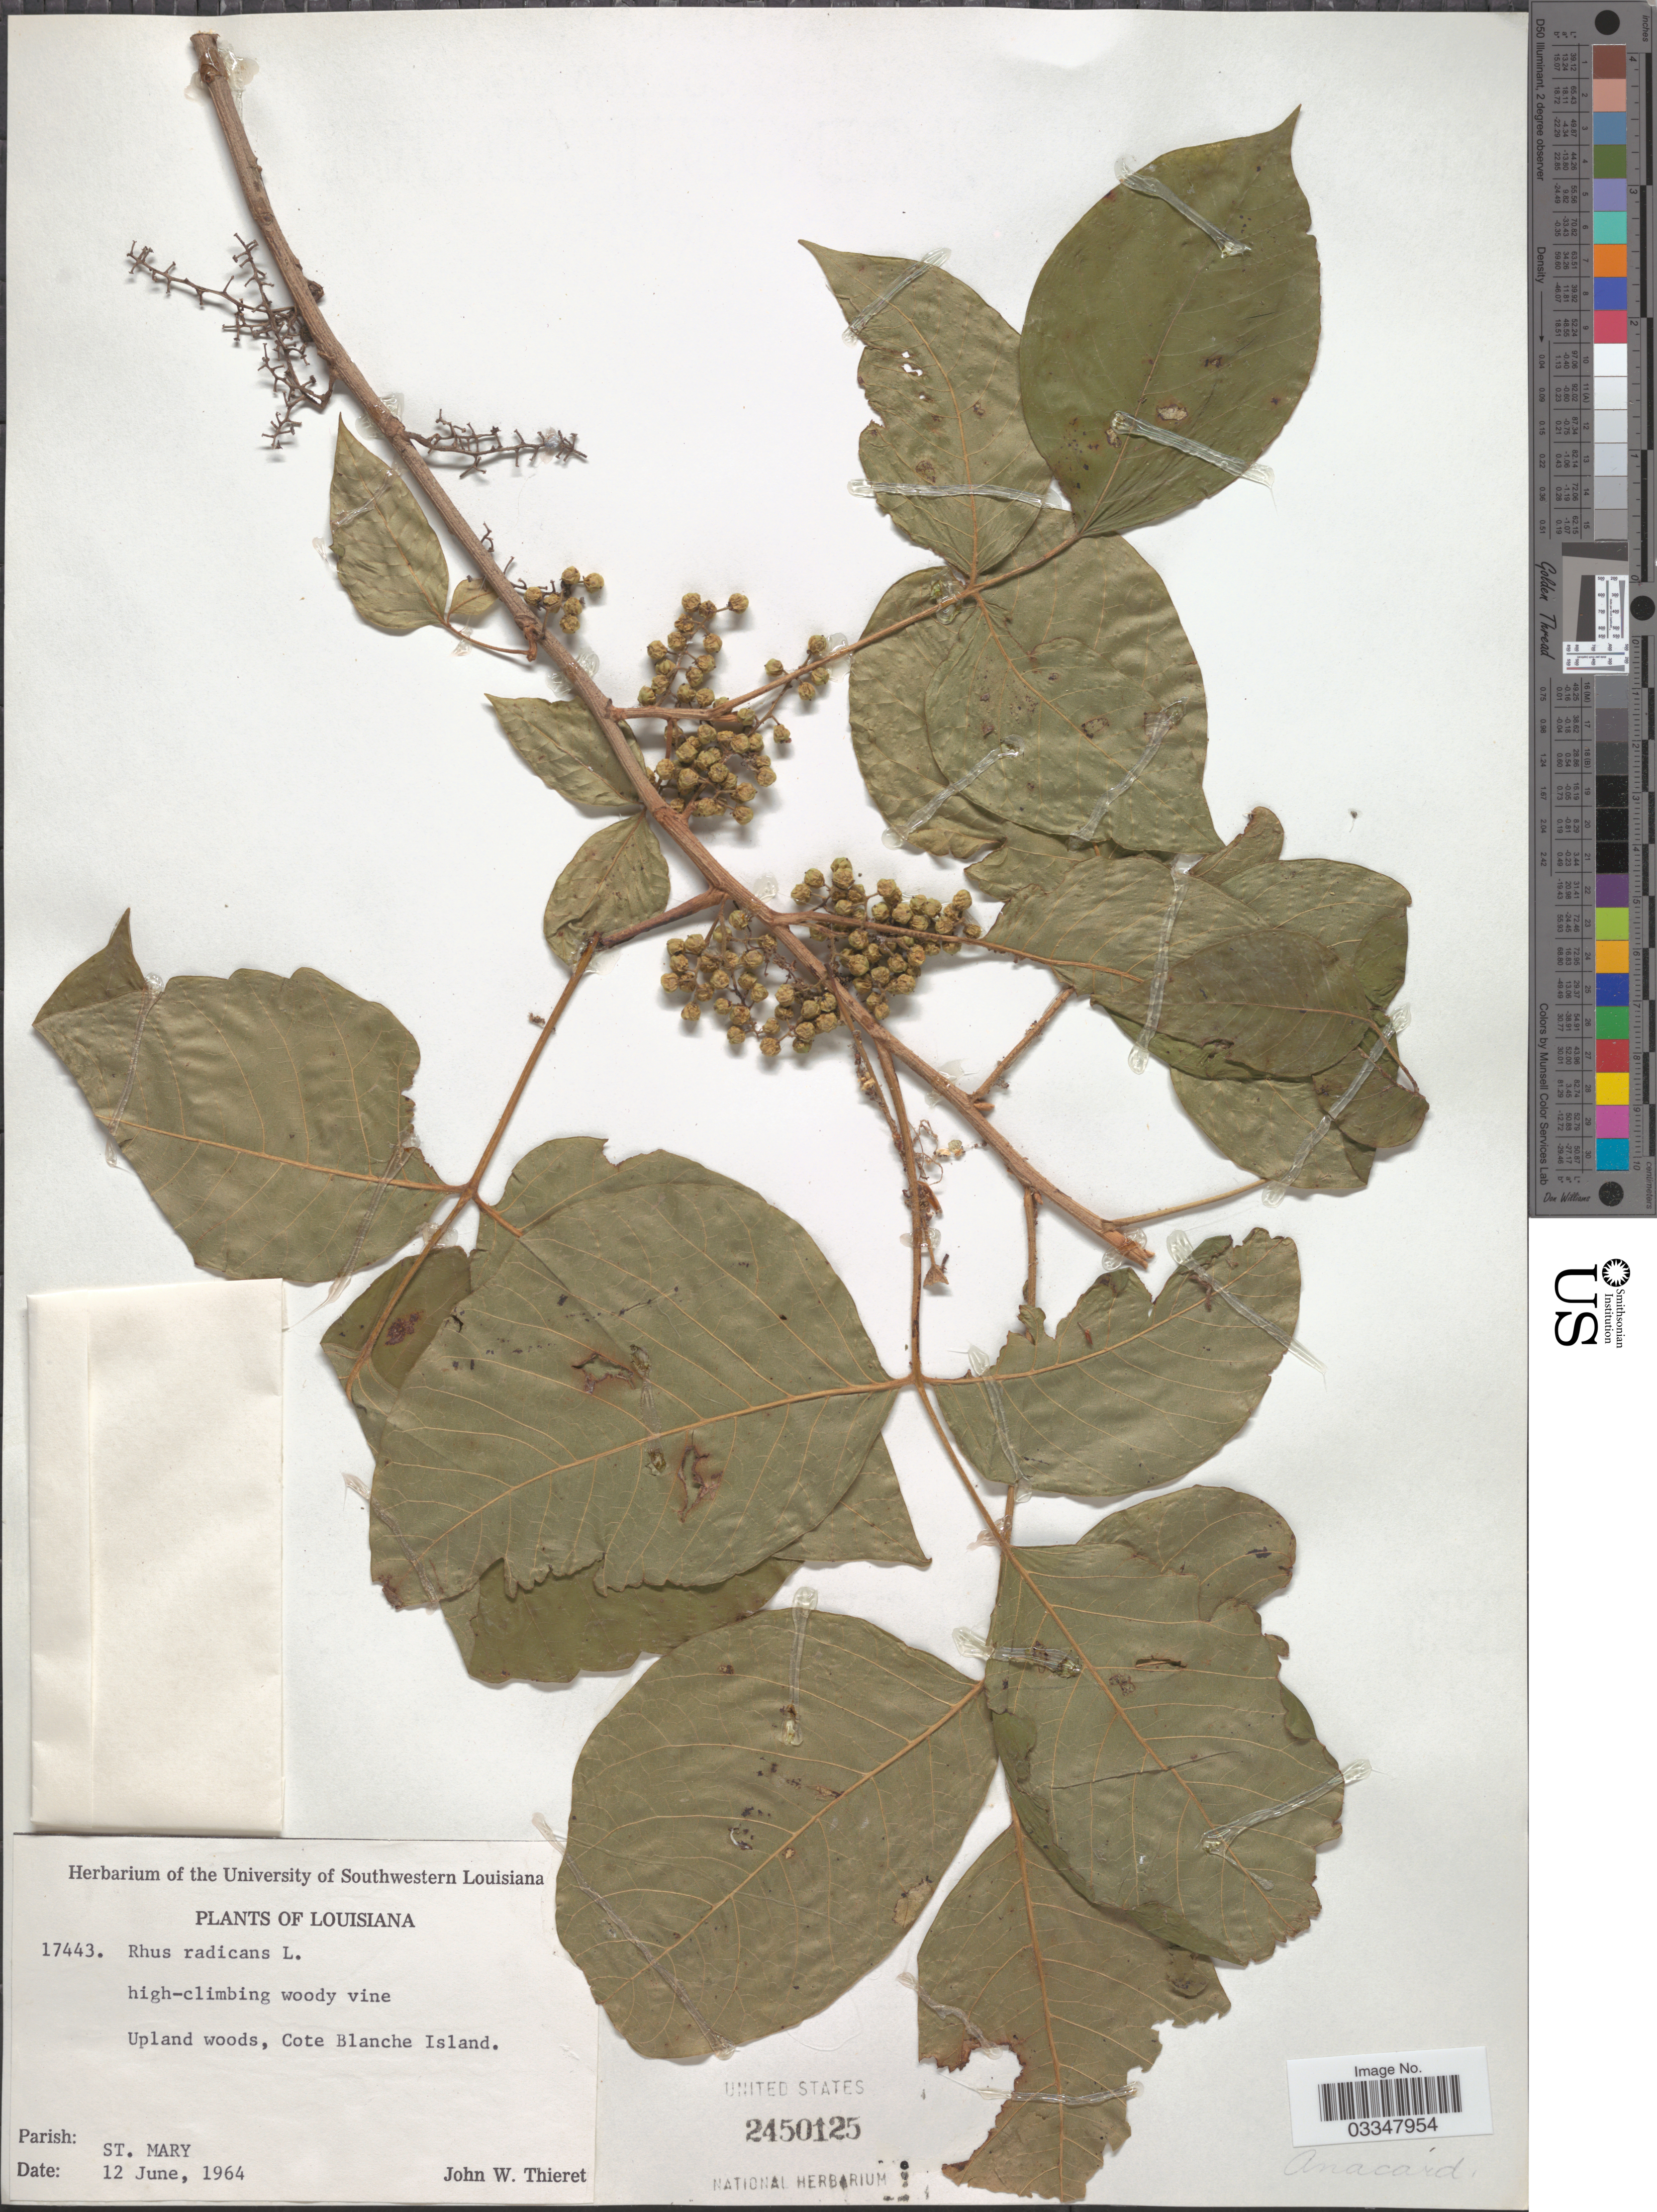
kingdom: Plantae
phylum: Tracheophyta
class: Magnoliopsida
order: Sapindales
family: Anacardiaceae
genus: Toxicodendron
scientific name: Toxicodendron radicans subsp. radicans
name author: (L.) Kuntze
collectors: J. W. Thieret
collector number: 17443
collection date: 1964-06-12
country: United States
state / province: Louisiana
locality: Upland woods, Cote Blanche Island. Parish: St. Mary.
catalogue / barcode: US 2450125